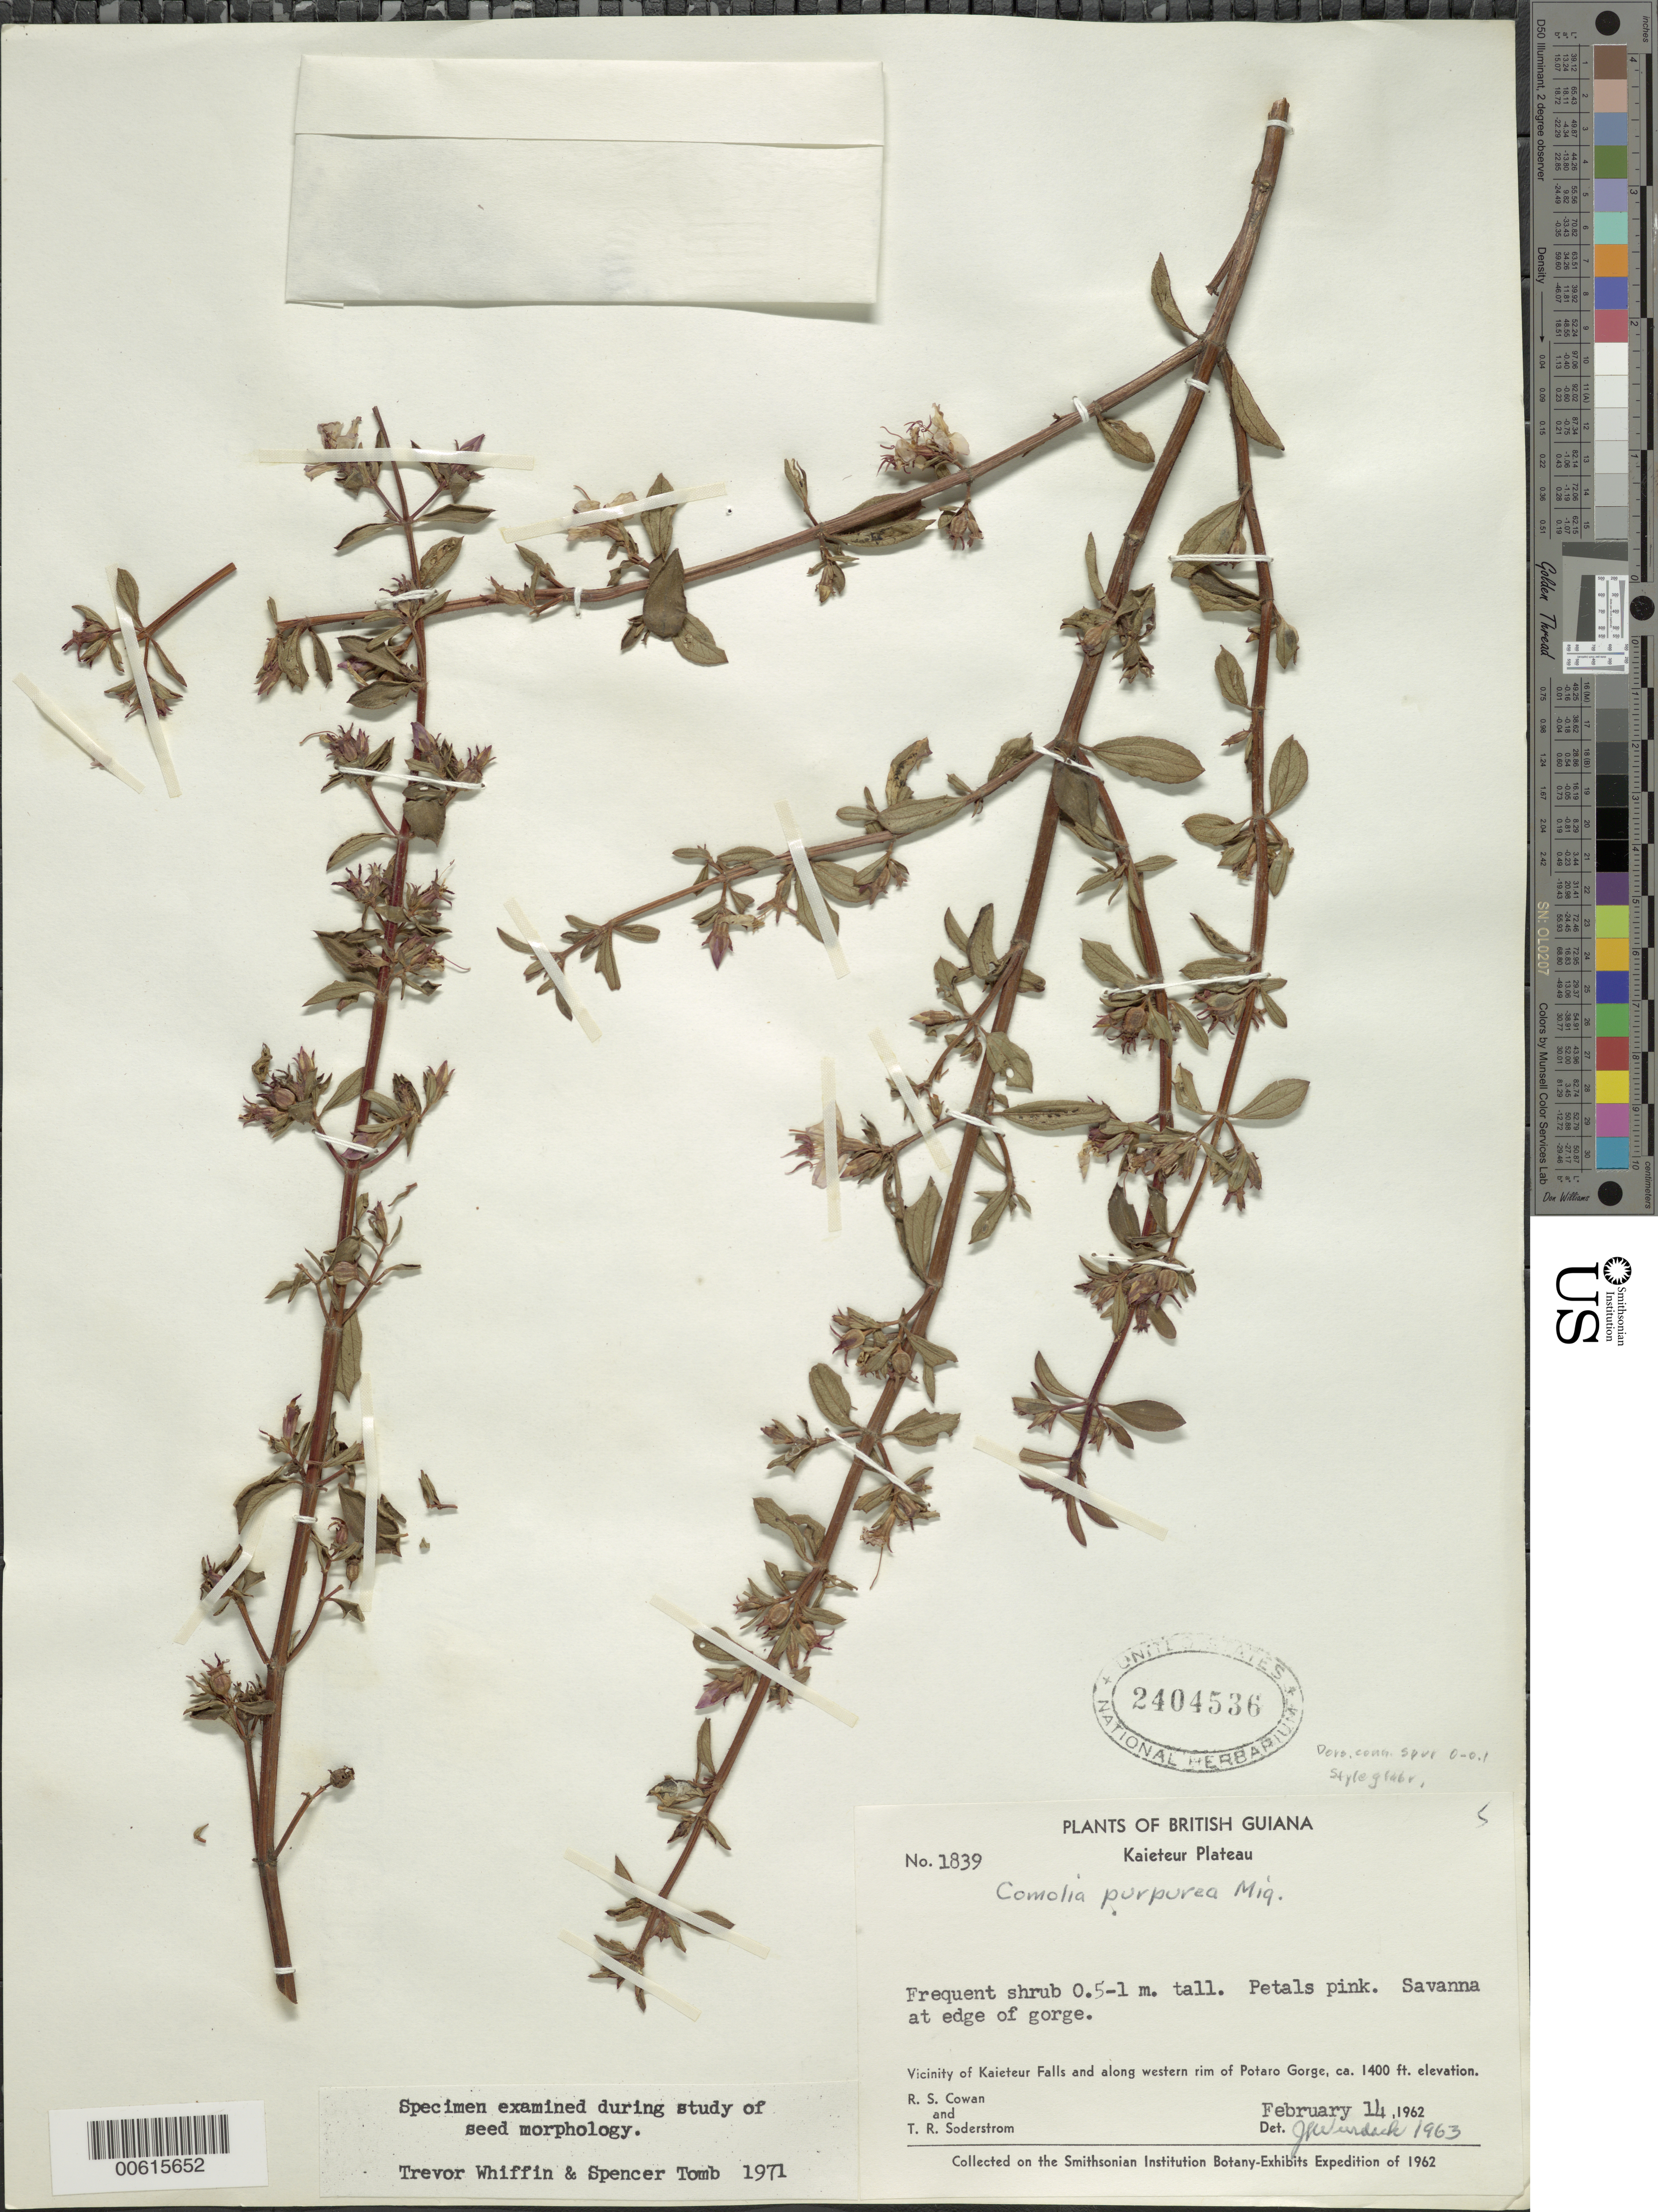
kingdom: Plantae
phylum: Tracheophyta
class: Magnoliopsida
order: Myrtales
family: Melastomataceae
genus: Comolia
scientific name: Comolia veronicifolia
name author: Benth.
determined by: Nunes da Silva, Diego, (RB), Jardim Botanico do Rio de Janeiro - Herbario (BRAZIL)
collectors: R. S. Cowan & T. R. Soderstrom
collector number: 1839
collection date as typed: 14-Feb-62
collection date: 1962-02-14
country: Guyana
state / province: Potaro-Siparuni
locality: Kaieteur Plateau, Kaieteur Falls, Potaro Gorge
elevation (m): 427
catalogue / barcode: US 2404536